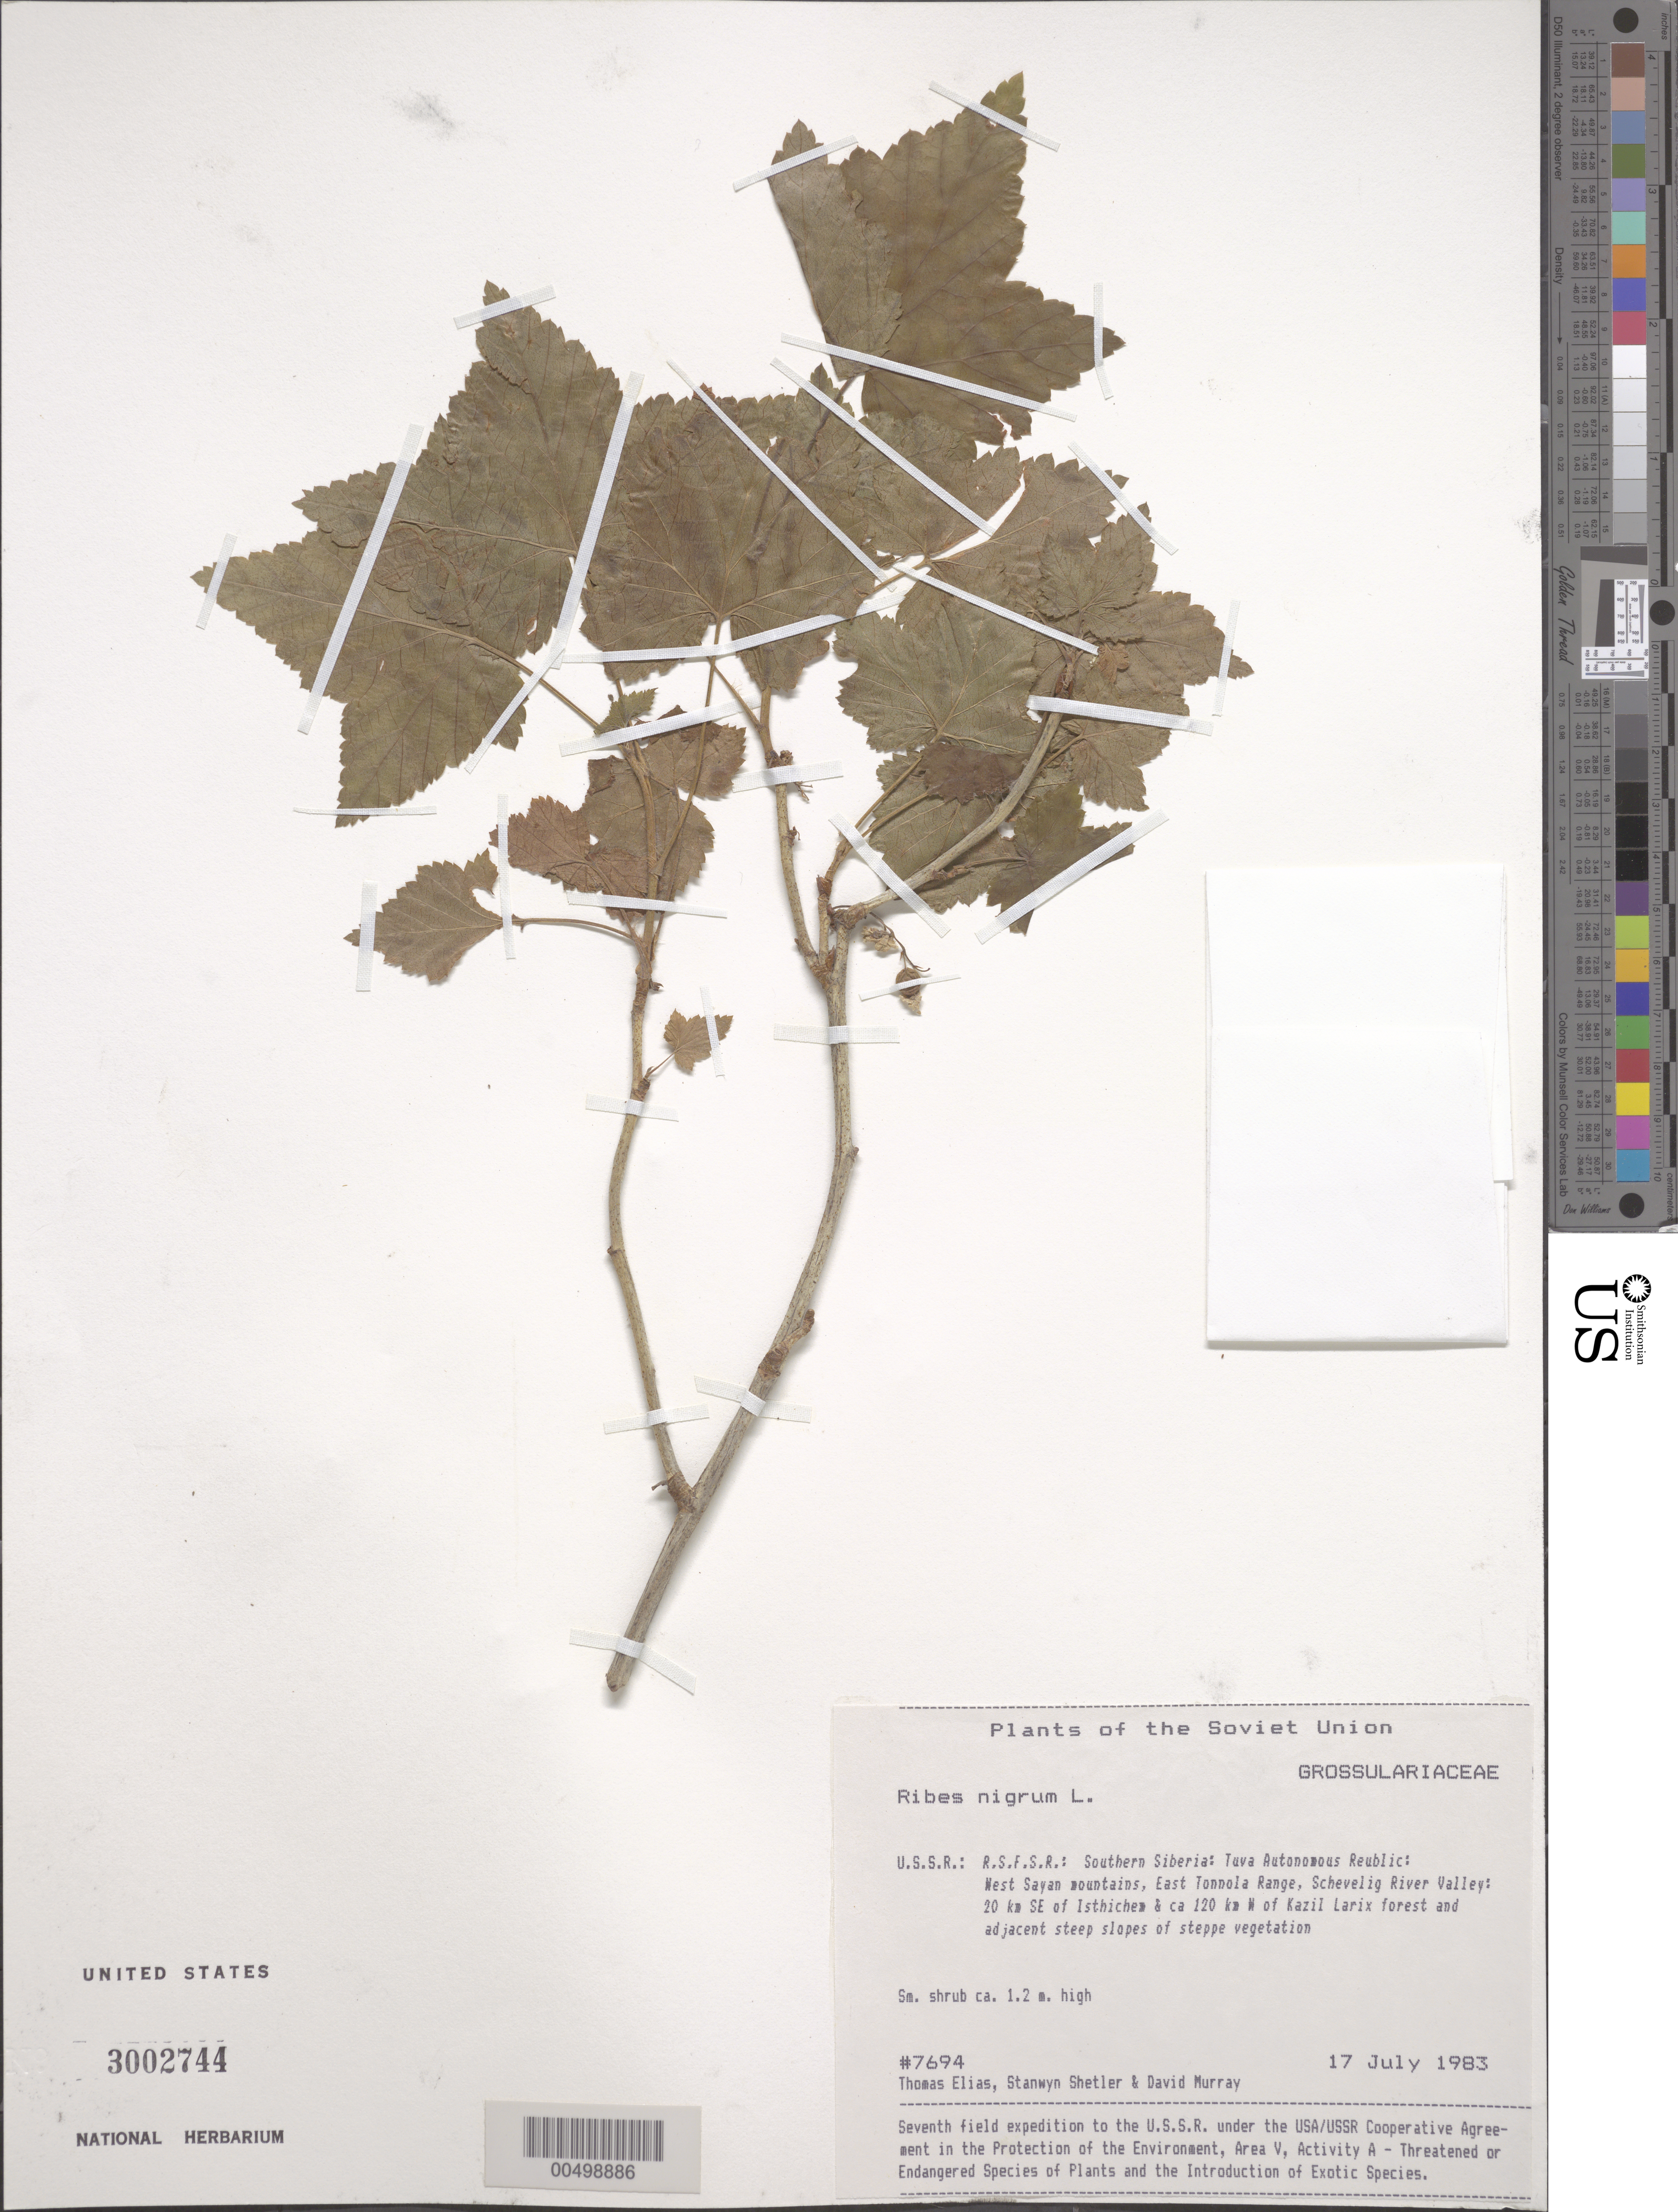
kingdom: Plantae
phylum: Tracheophyta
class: Magnoliopsida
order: Saxifragales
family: Grossulariaceae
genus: Ribes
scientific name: Ribes nigrum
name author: L.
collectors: T. Elias, S. Shetler & D. F. Murray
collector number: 7694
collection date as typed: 17 Jul 1983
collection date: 1983-07-17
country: Russian Federation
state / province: Tuva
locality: West Sayan Mountains, E Tonnola [Tannu-Ola] Range, Schevelig River Valley, 20 km SE of Isthichem [Ishti-Khem], *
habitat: Larix forest and adjacent steep slopes of steppe vegetation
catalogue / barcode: US 3002744